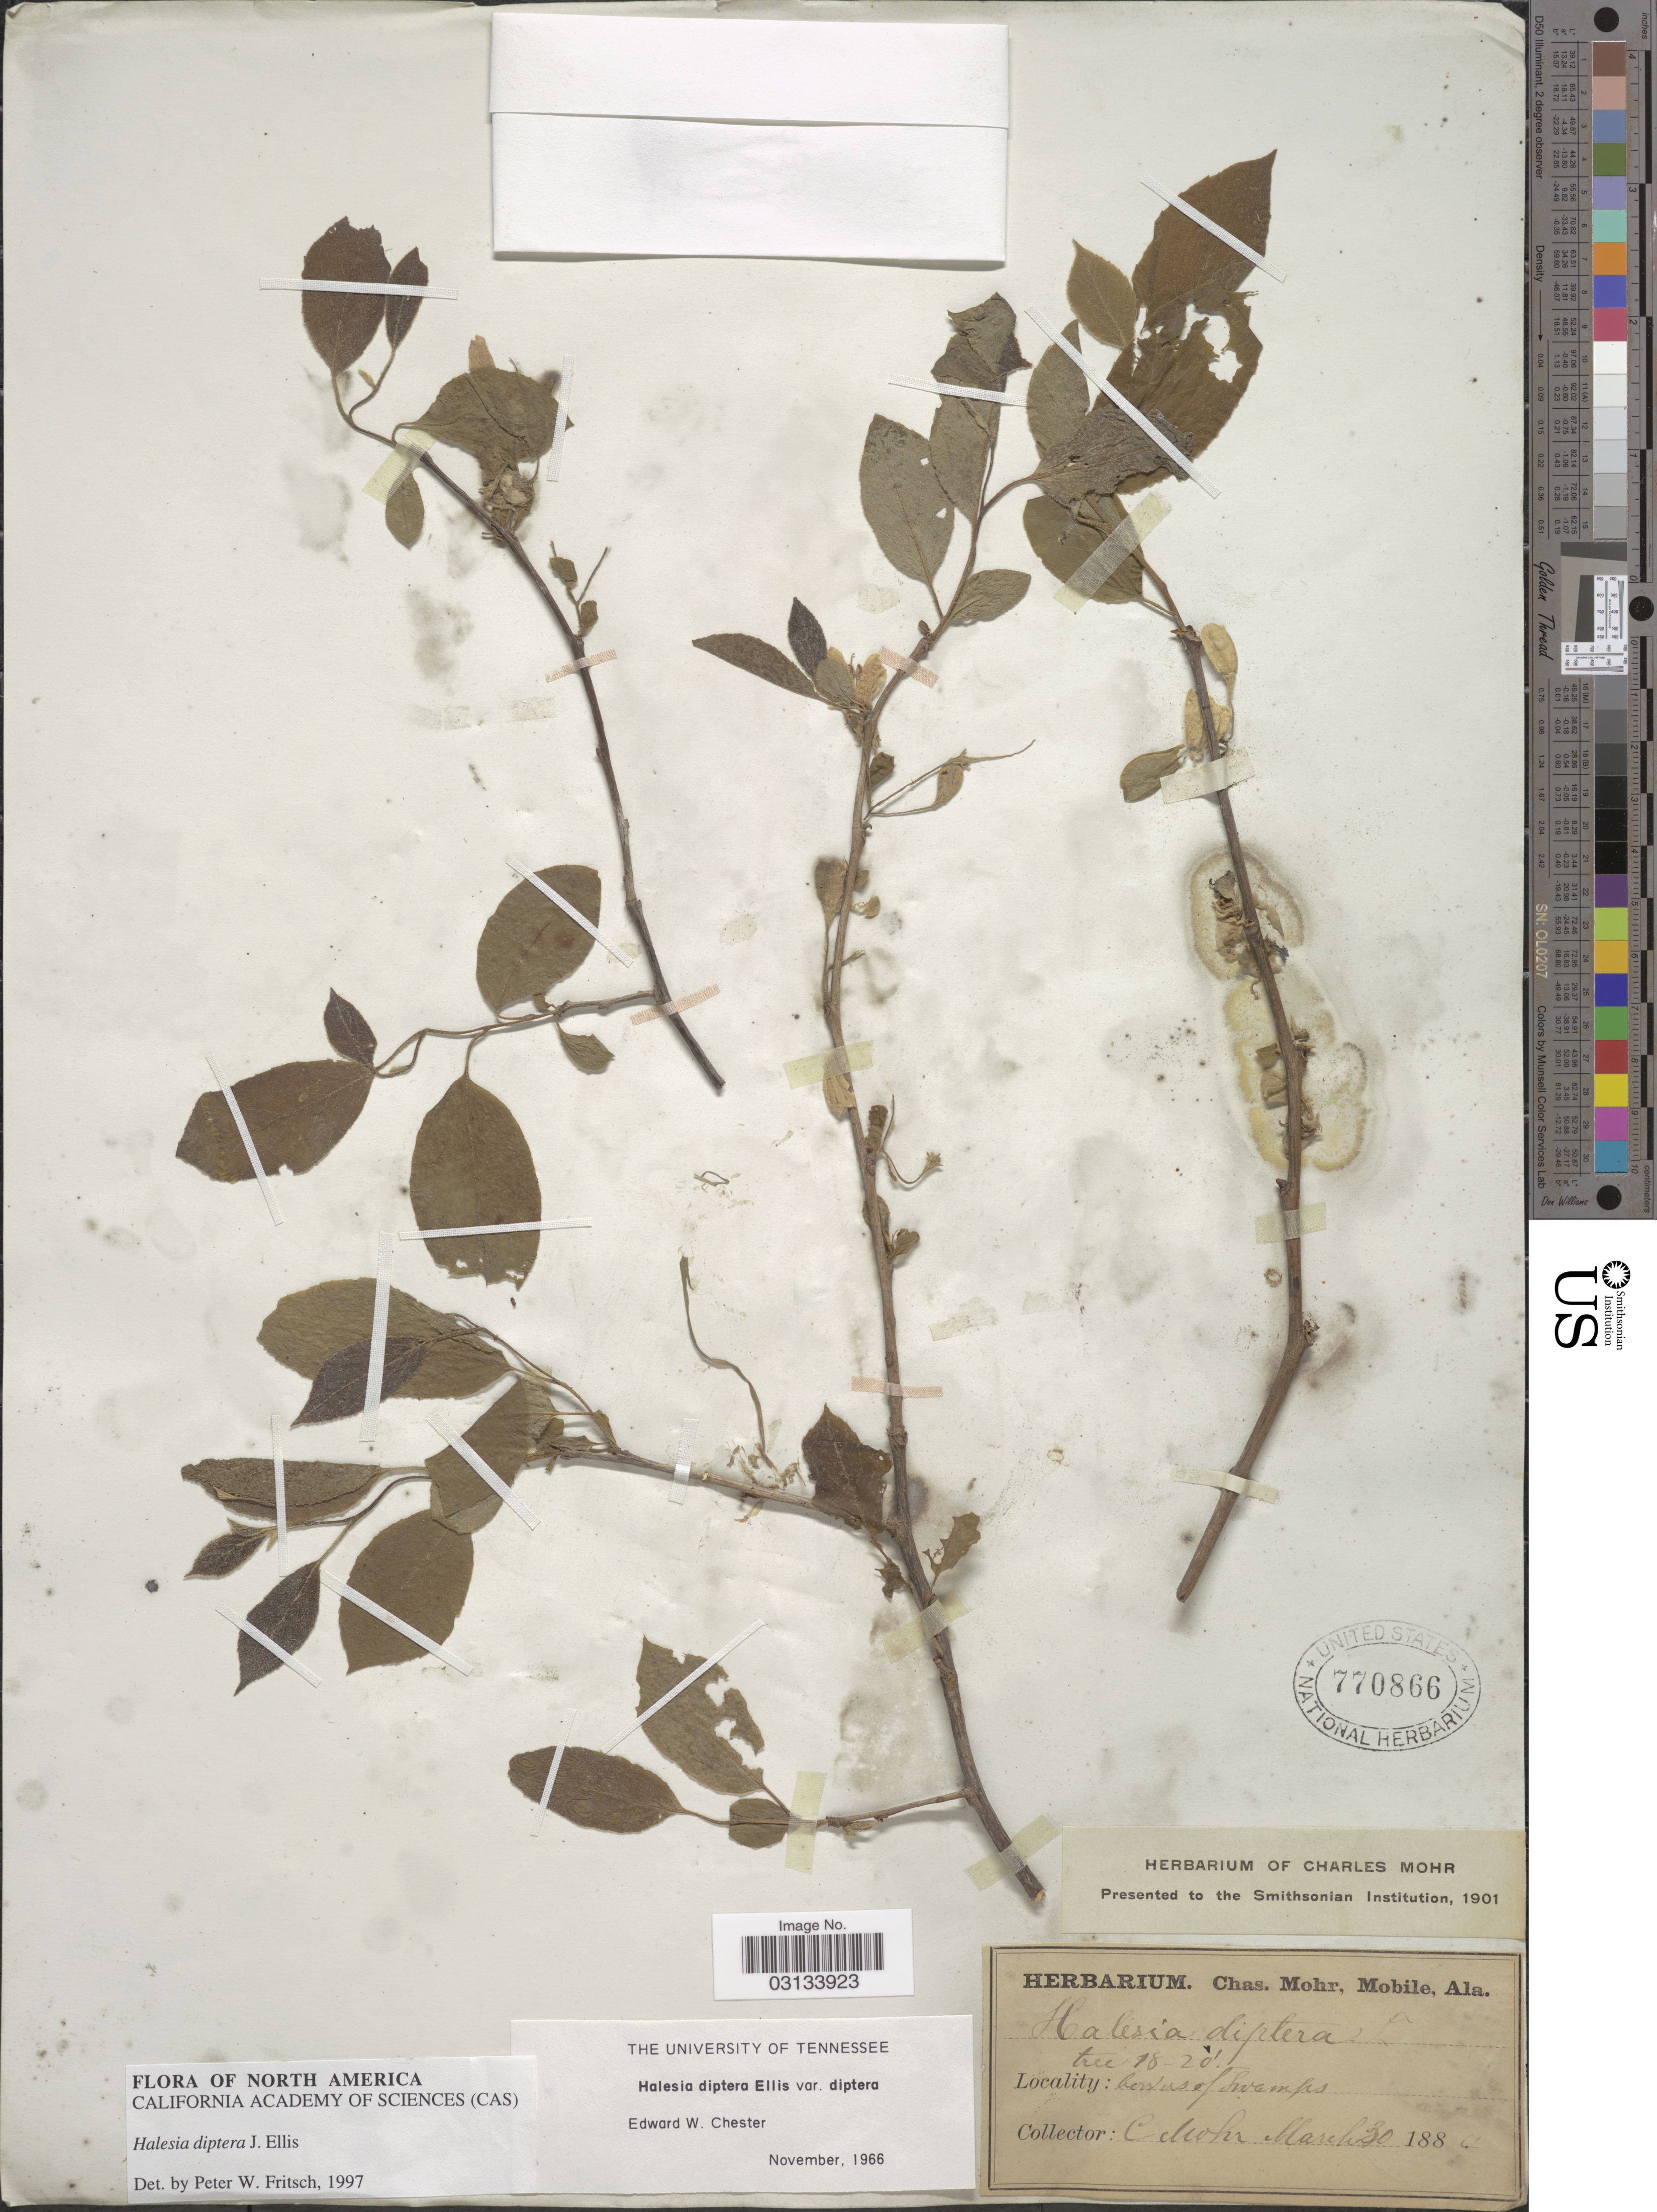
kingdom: Plantae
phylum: Tracheophyta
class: Magnoliopsida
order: Ericales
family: Styracaceae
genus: Halesia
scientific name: Halesia diptera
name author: J. Ellis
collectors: Mohr, C. T. (herbarium)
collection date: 1884-03-30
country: United States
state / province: Alabama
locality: Borders of swamps.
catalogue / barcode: US 770866